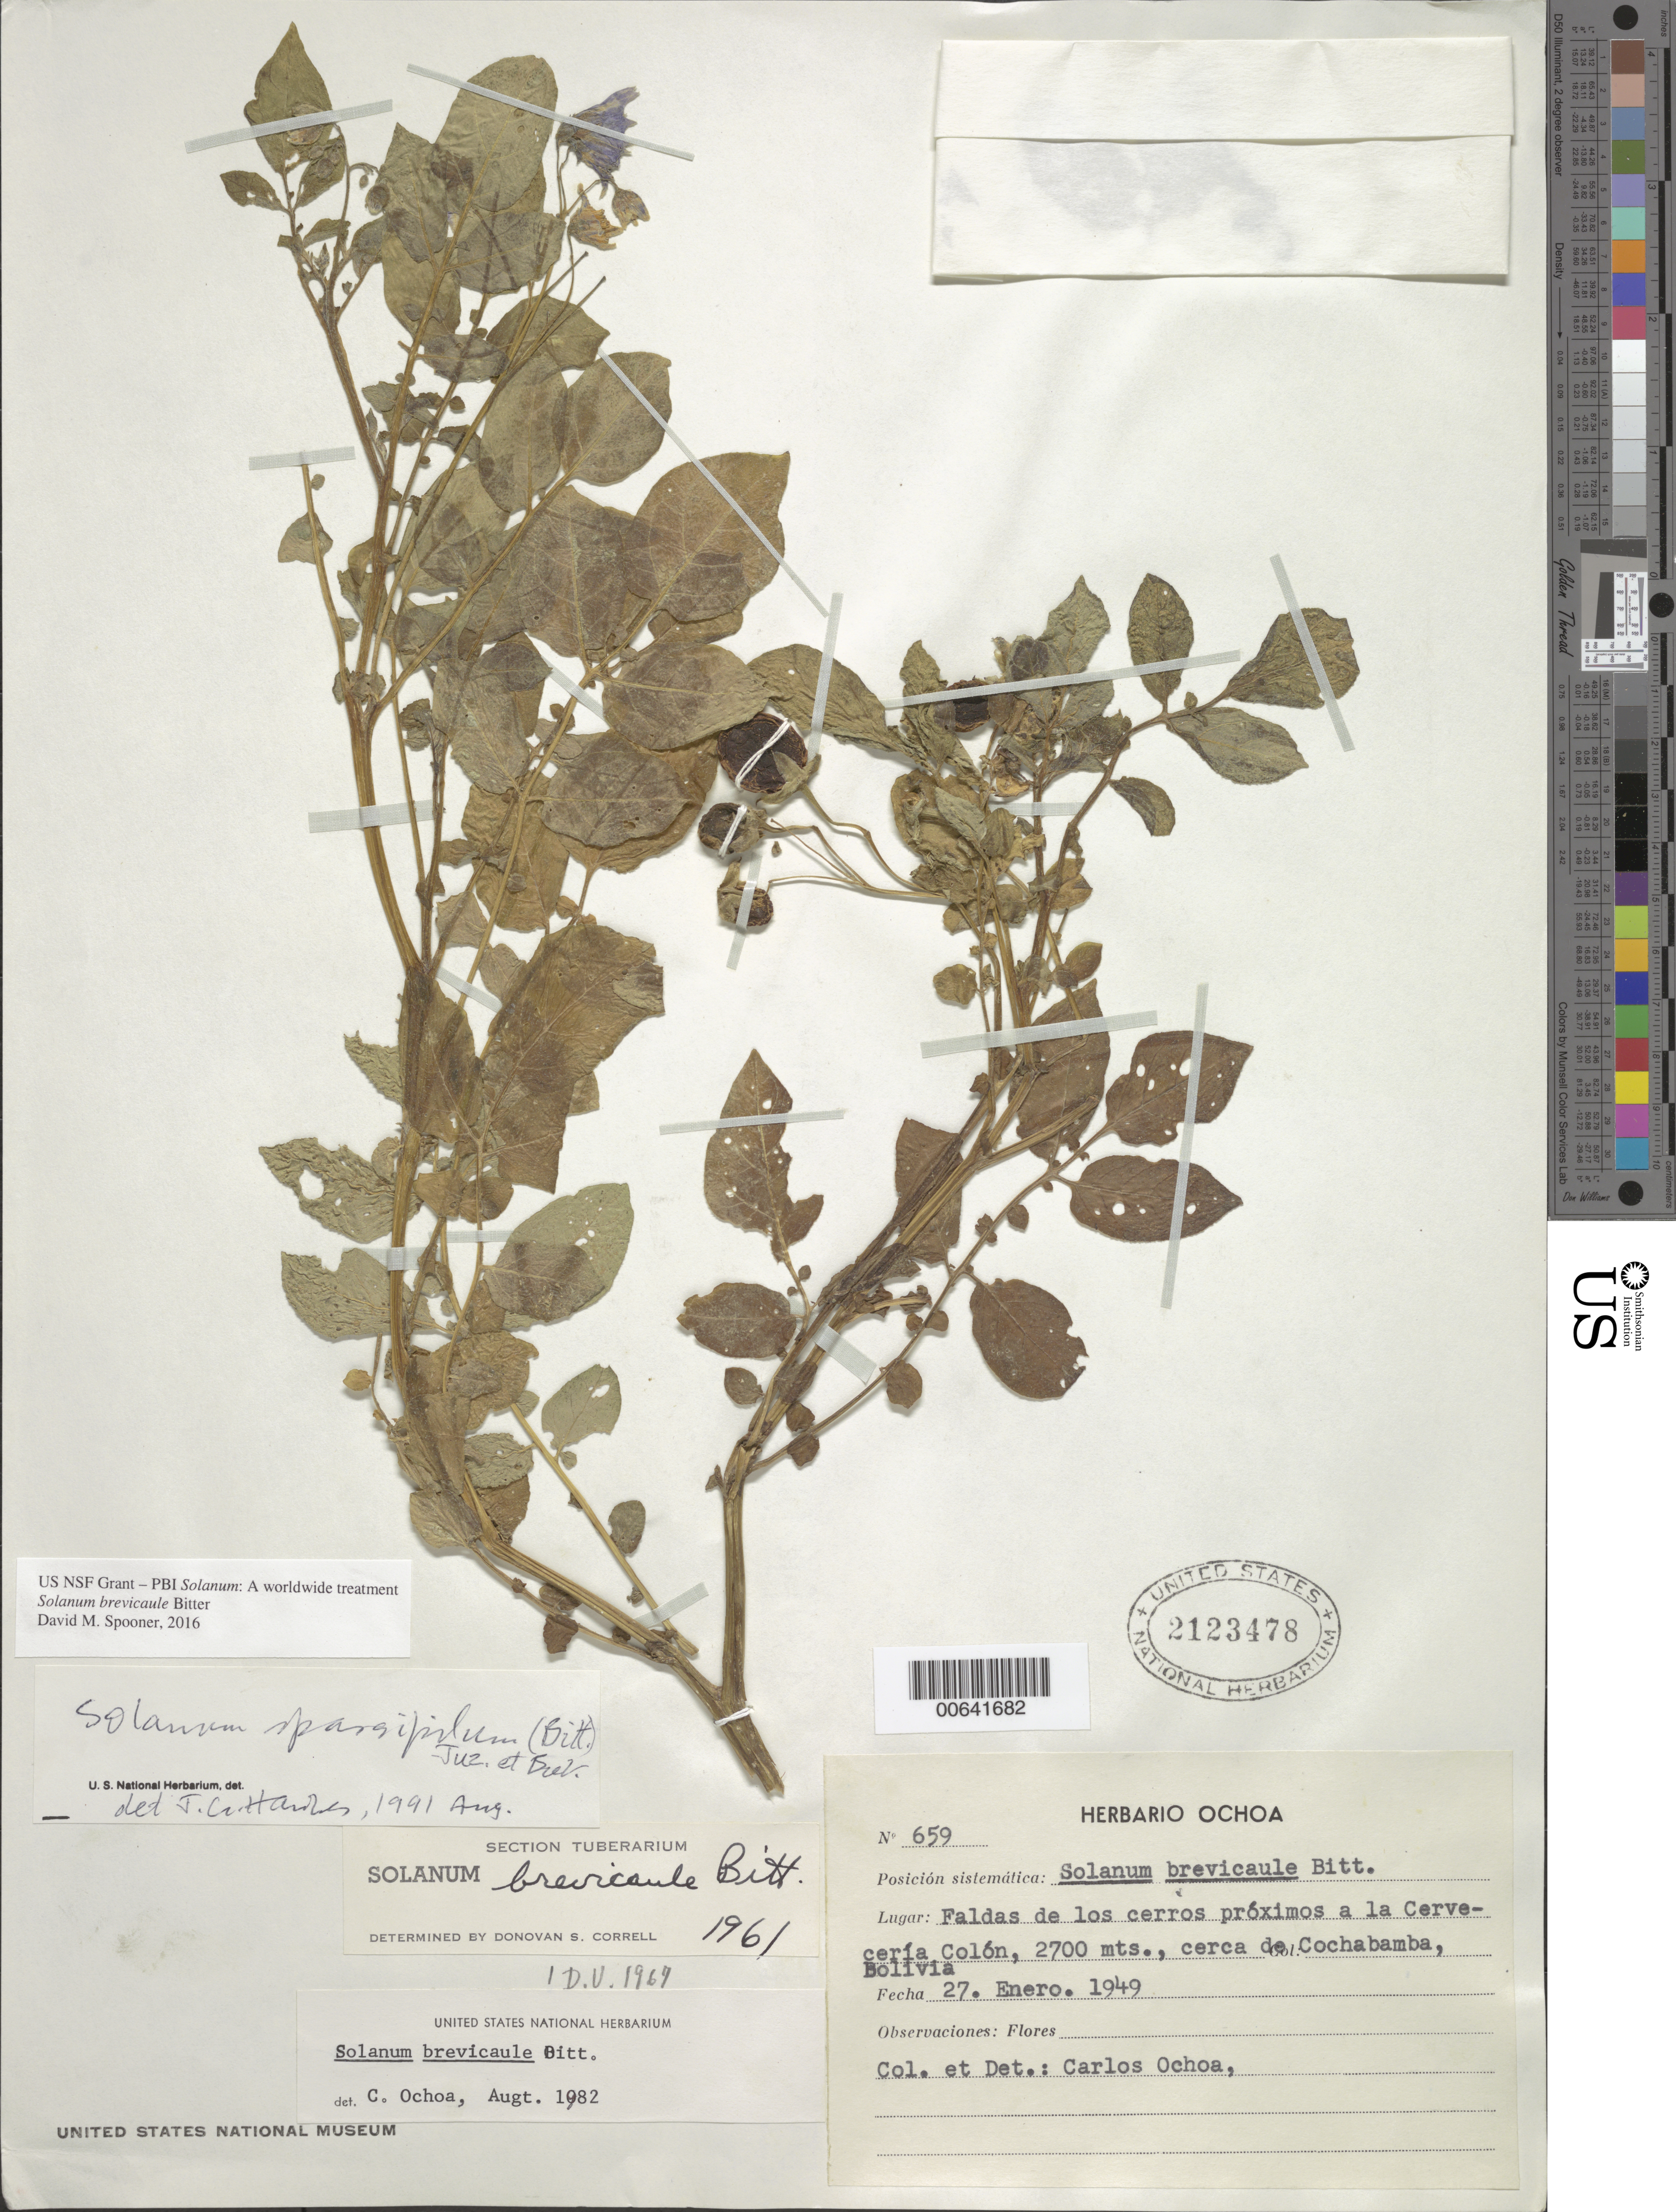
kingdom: Plantae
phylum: Tracheophyta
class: Magnoliopsida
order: Solanales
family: Solanaceae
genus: Solanum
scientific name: Solanum liriunianum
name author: Cárdenas & Hawkes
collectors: C. M. Ochoa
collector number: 659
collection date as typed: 27 Jan 1947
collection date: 1947-01-27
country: Bolivia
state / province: Cochabamba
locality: Laderas Proximos a la Cerveceri Colon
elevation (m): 2700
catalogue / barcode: US 2123478